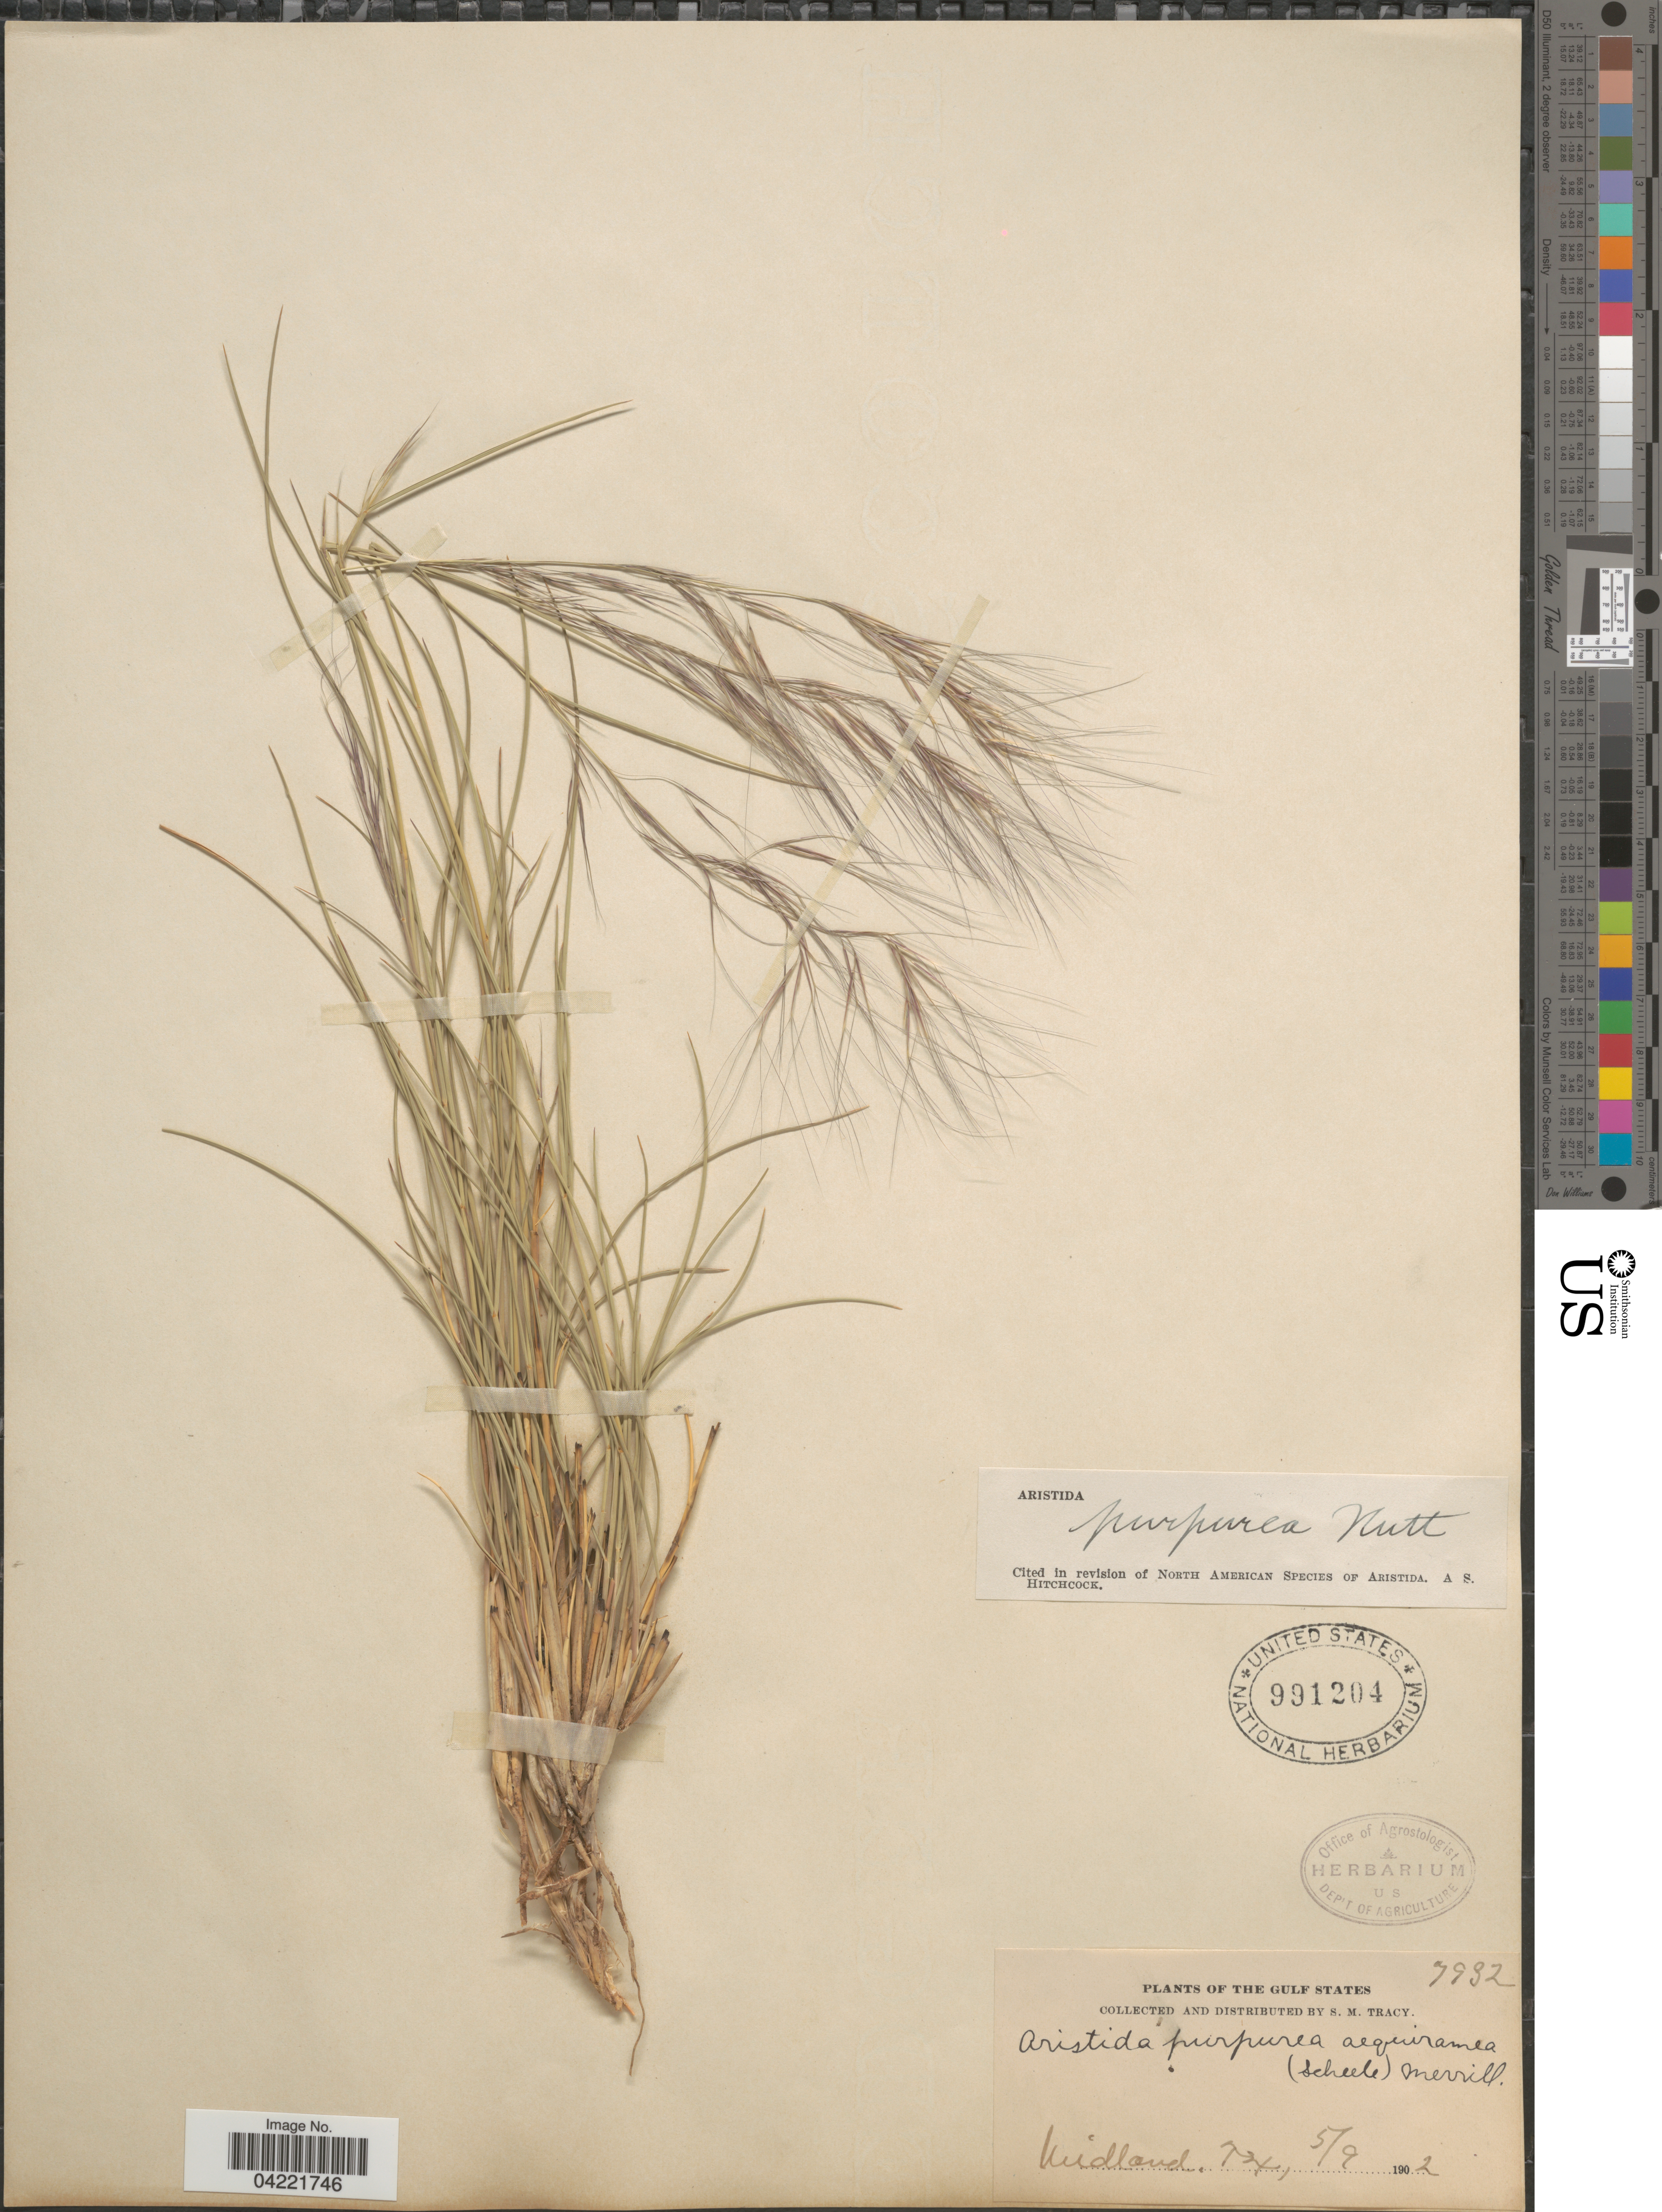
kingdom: Plantae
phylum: Tracheophyta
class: Liliopsida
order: Poales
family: Poaceae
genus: Aristida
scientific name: Aristida purpurea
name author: Nutt.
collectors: S. M. Tracy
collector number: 7932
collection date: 1902-05-09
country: United States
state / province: Texas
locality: Gulf States. Midland.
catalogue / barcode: US 991204